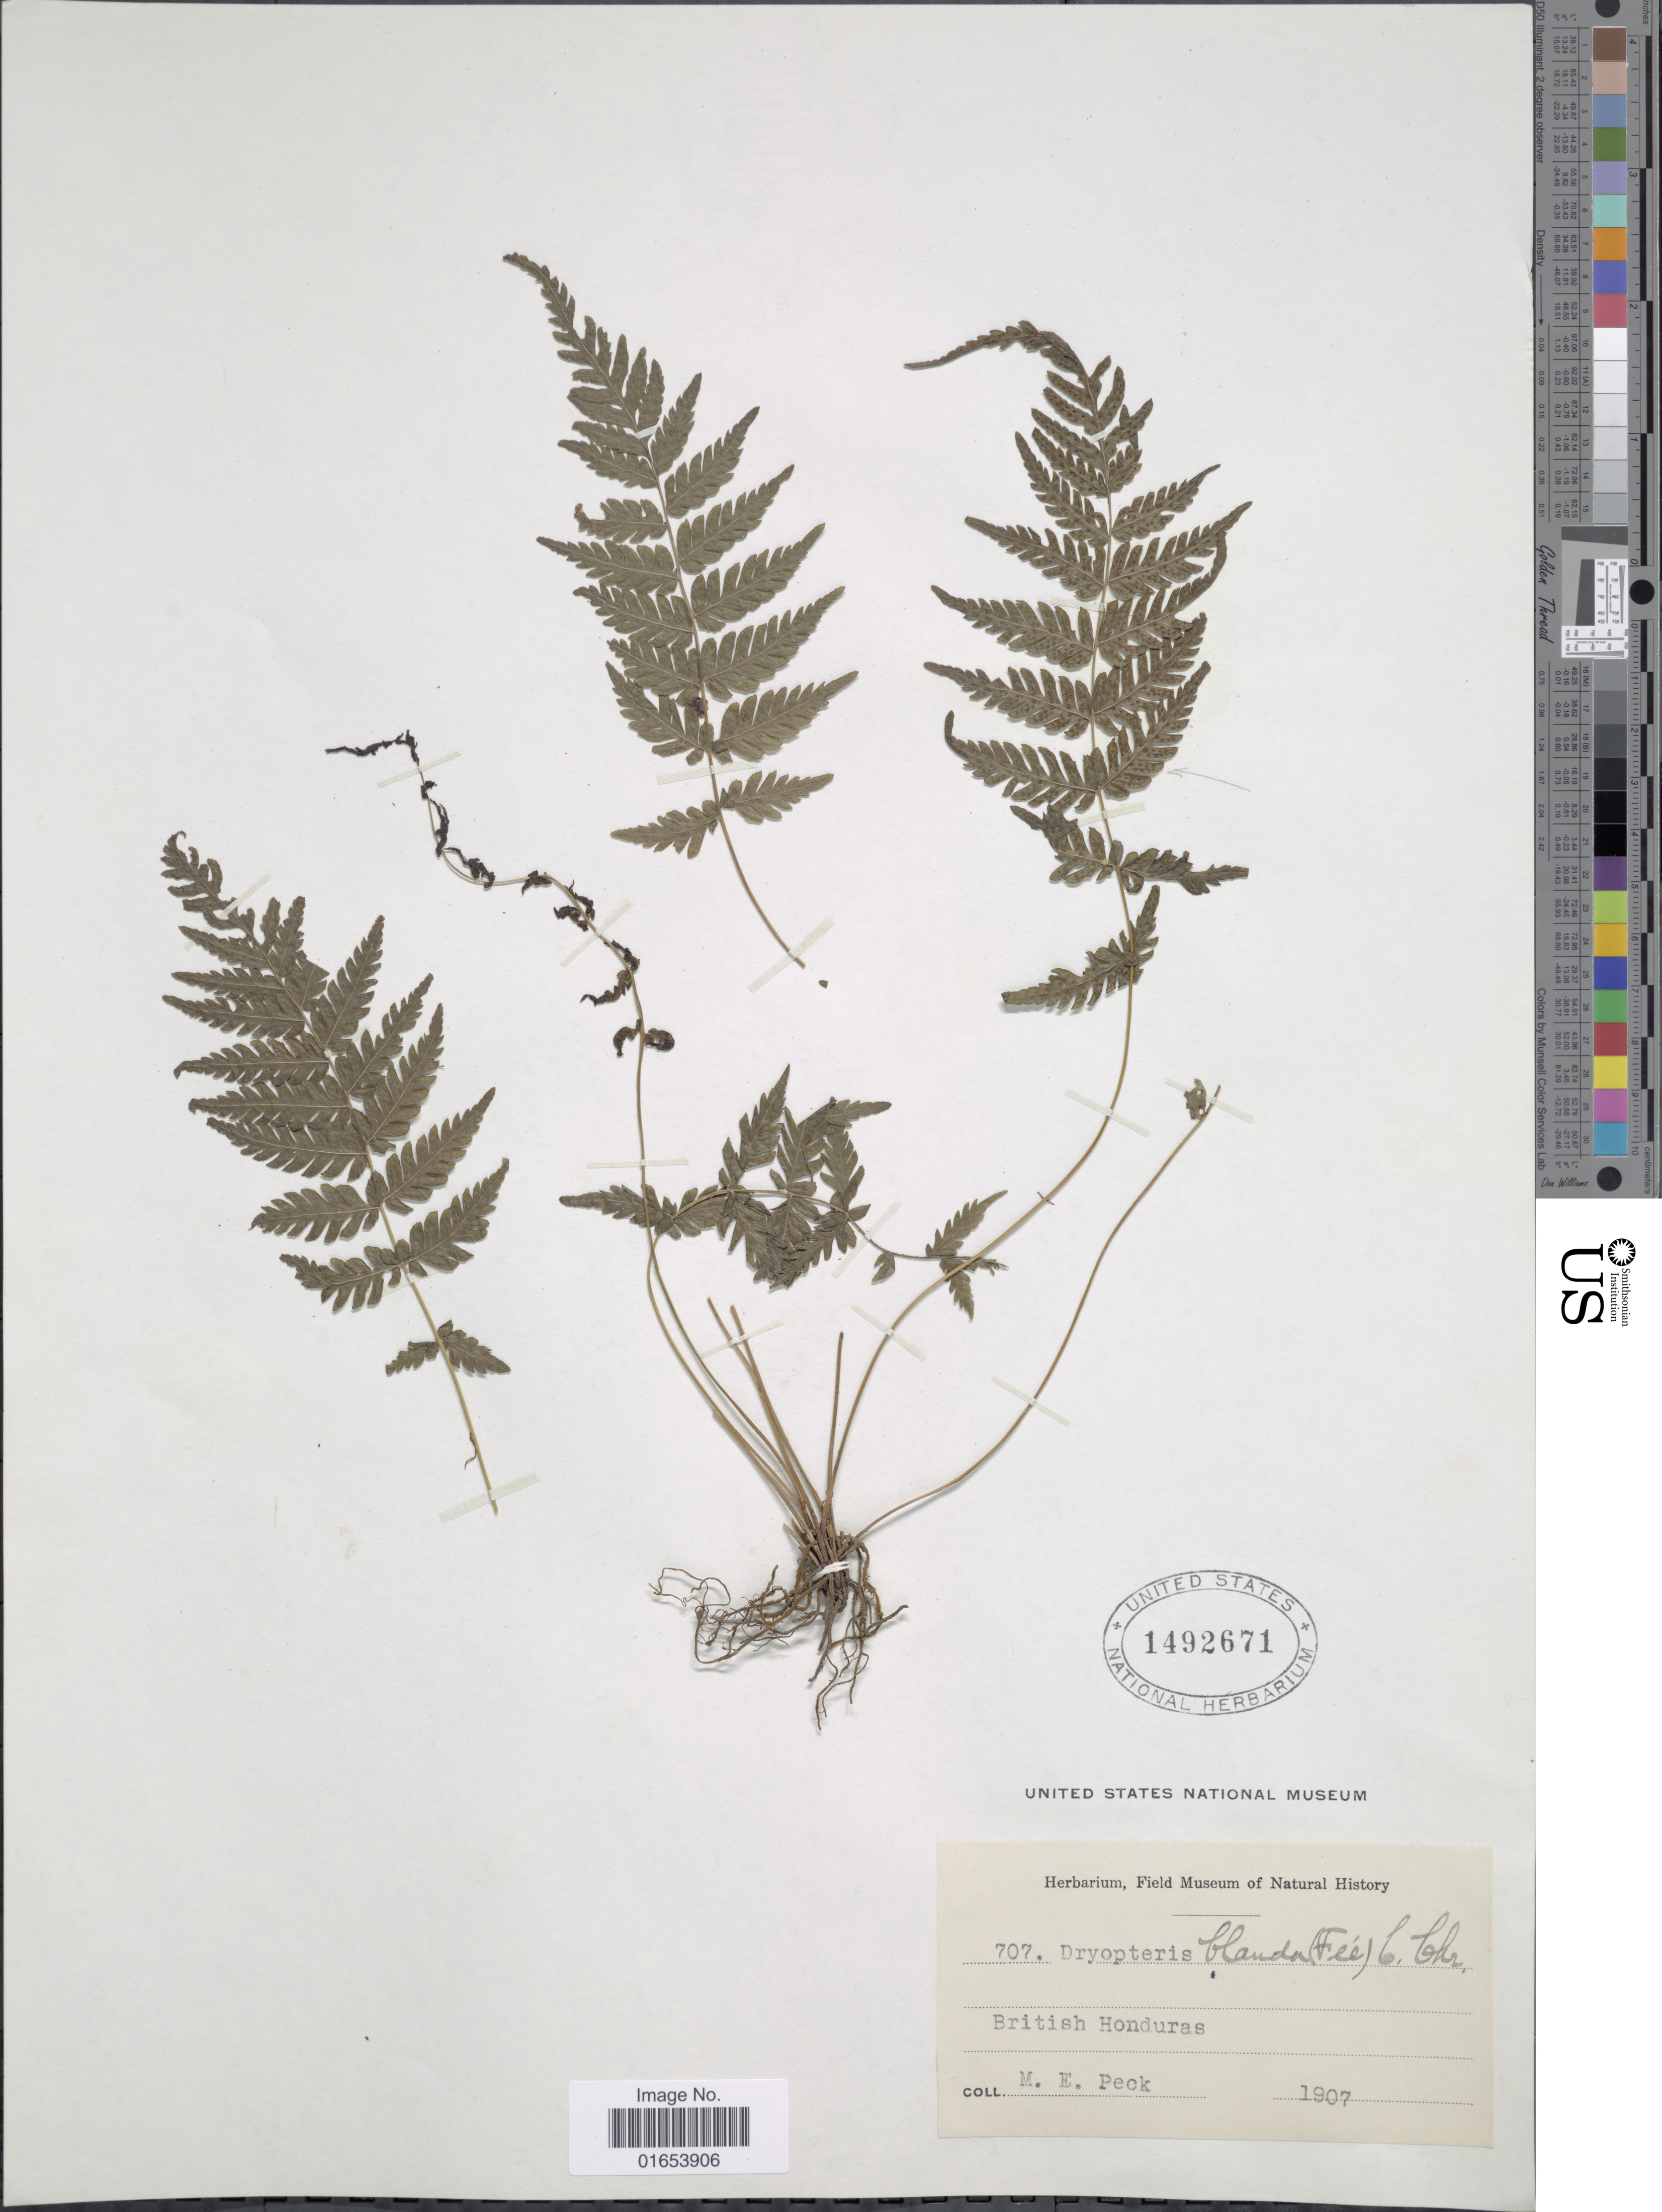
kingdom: Plantae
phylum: Tracheophyta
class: Polypodiopsida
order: Polypodiales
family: Thelypteridaceae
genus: Goniopteris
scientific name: Goniopteris blanda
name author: (Fée) Salino & T.E. Almeida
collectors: M. E. Peck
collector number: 707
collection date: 1907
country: Belize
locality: British Honduras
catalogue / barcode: US 1492671